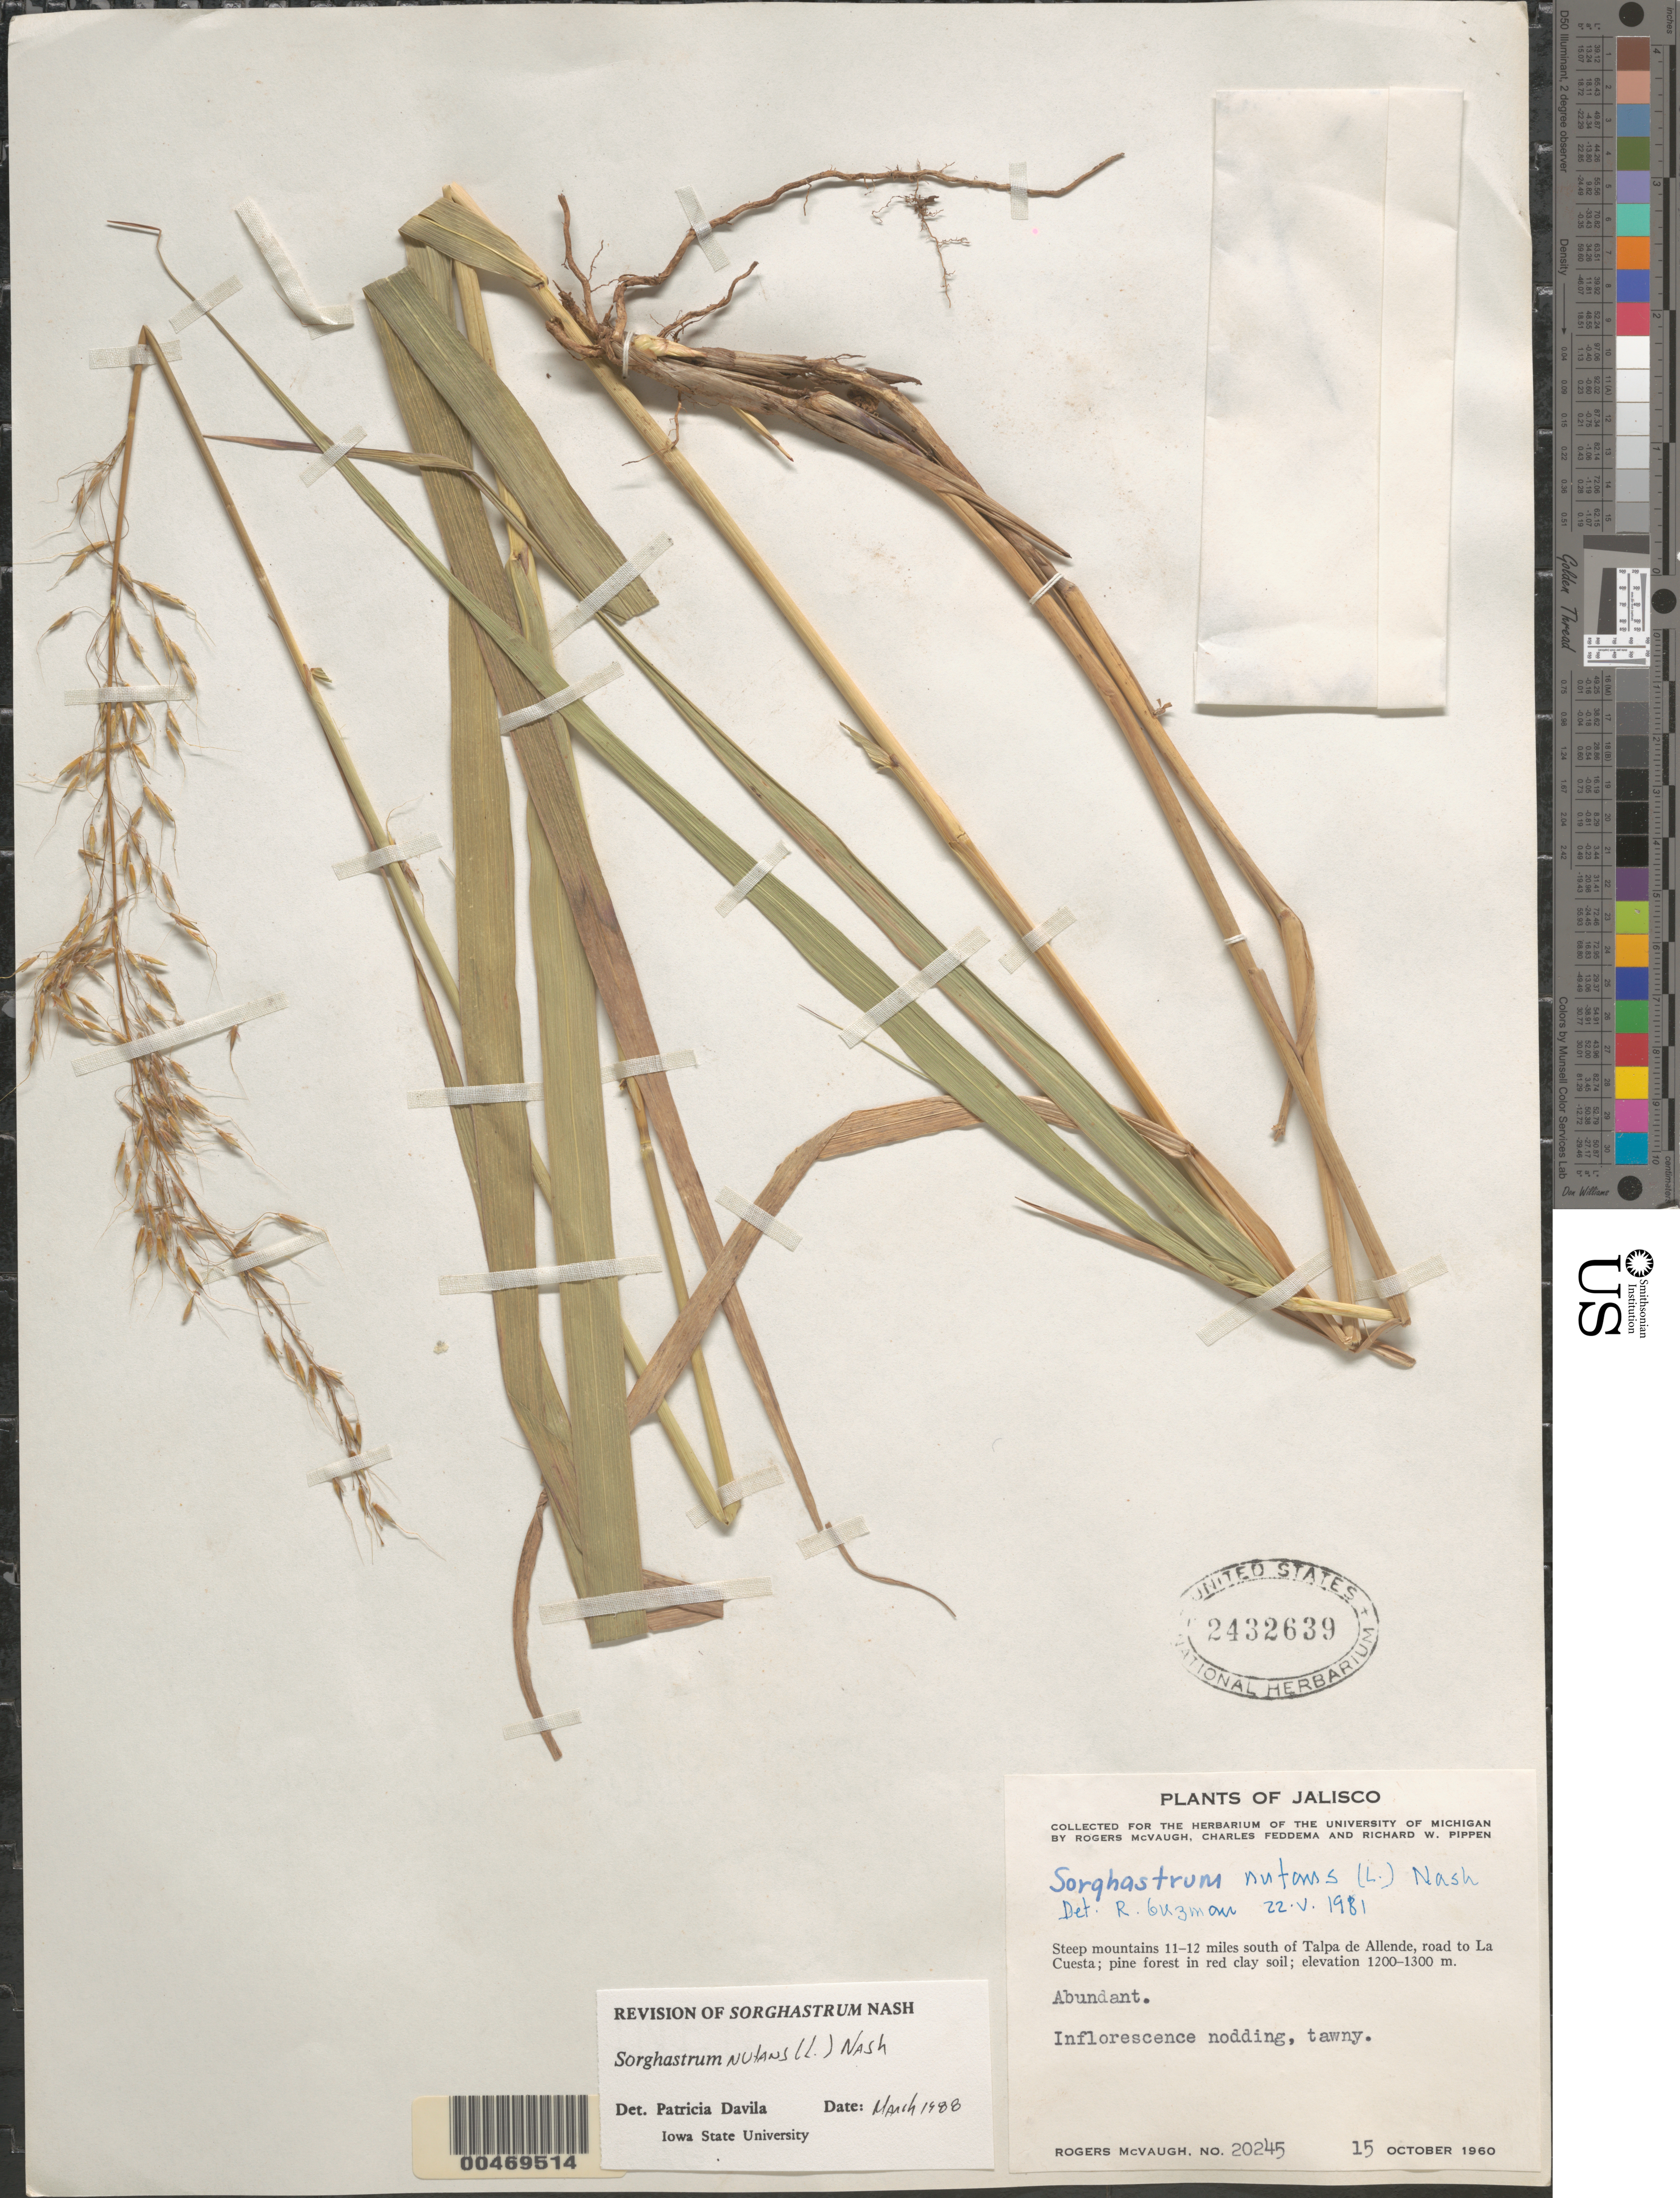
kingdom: Plantae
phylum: Tracheophyta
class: Liliopsida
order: Poales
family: Poaceae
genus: Sorghastrum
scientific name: Sorghastrum nutans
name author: (L.) Nash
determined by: Dávila, P. D.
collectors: R. McVaugh, C. Feddema & R. W. Pippen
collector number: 20245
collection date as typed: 15 Oct 1960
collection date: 1960-10-15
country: Mexico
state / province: Jalisco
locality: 11-12 mi S of Talpa de Allende, rd to La Cuesta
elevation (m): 1200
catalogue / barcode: US 2432639